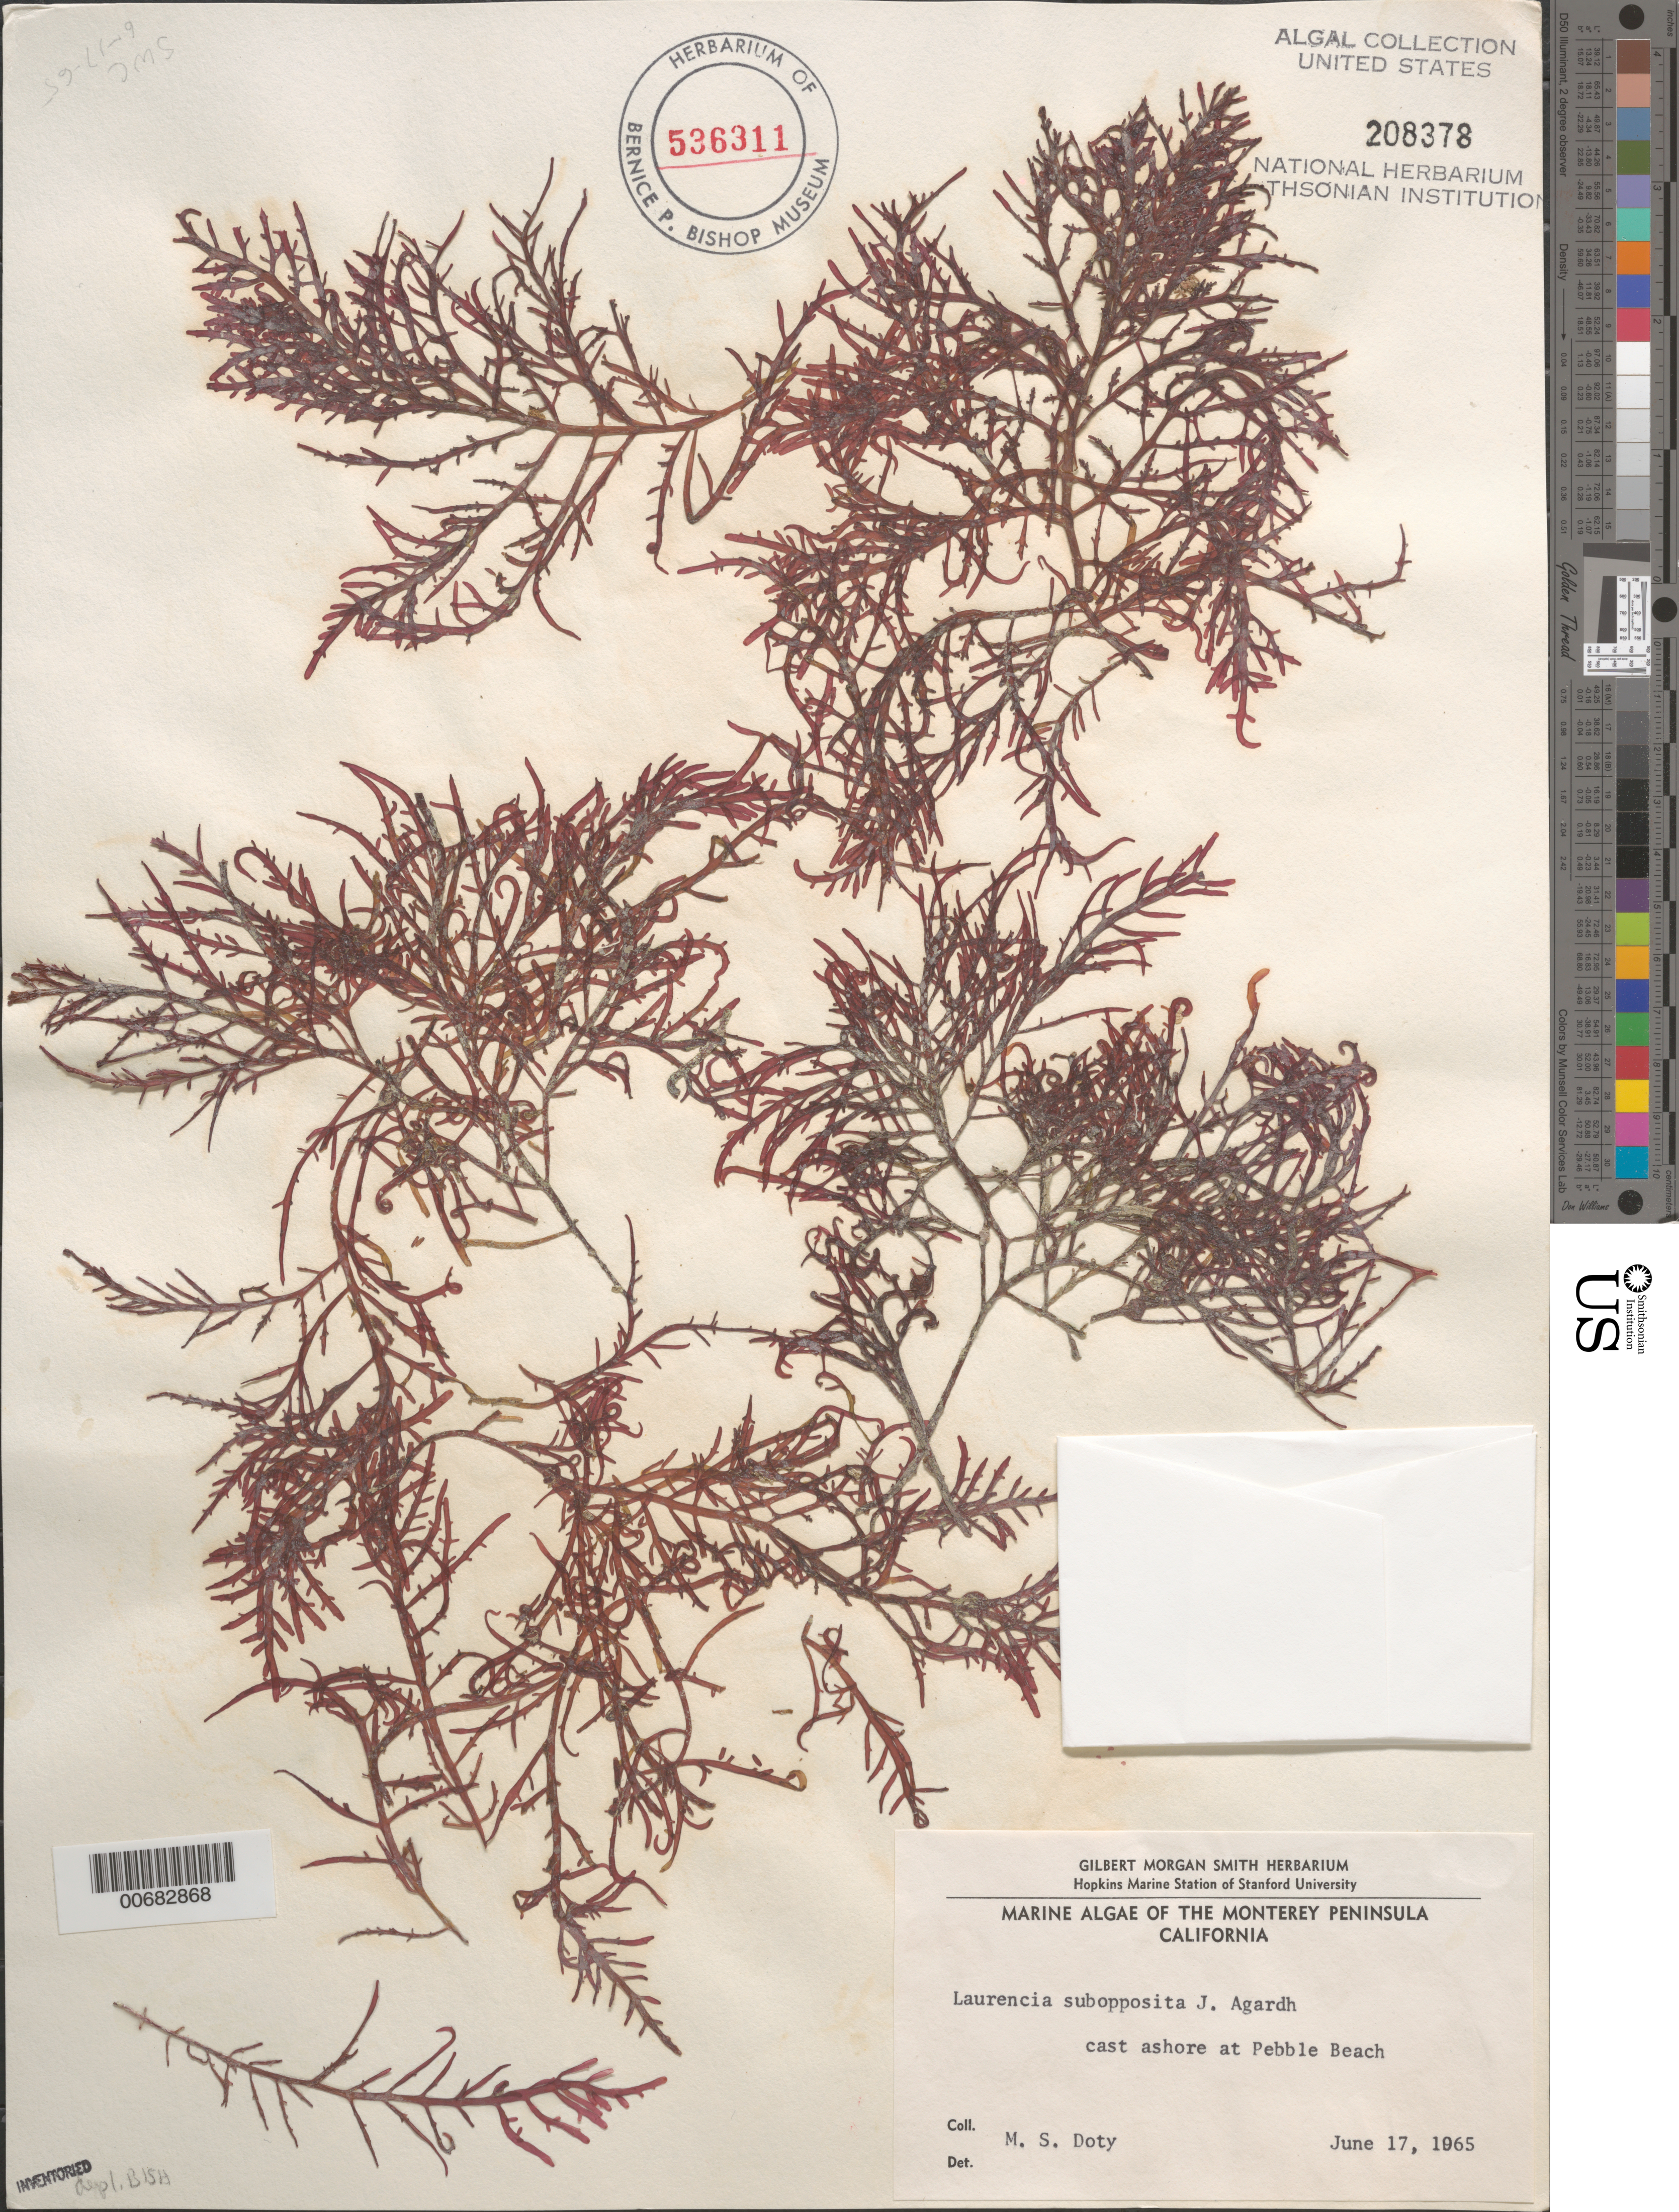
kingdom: Plantae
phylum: Rhodophyta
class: Florideophyceae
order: Ceramiales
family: Rhodomelaceae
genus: Laurencia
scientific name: Laurencia subopposita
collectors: M. S. Doty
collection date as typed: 17 Jun 1965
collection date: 1965-06-17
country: United States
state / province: California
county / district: Monterey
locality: Pebble Beach, Monterey Peninsula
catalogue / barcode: US 208378